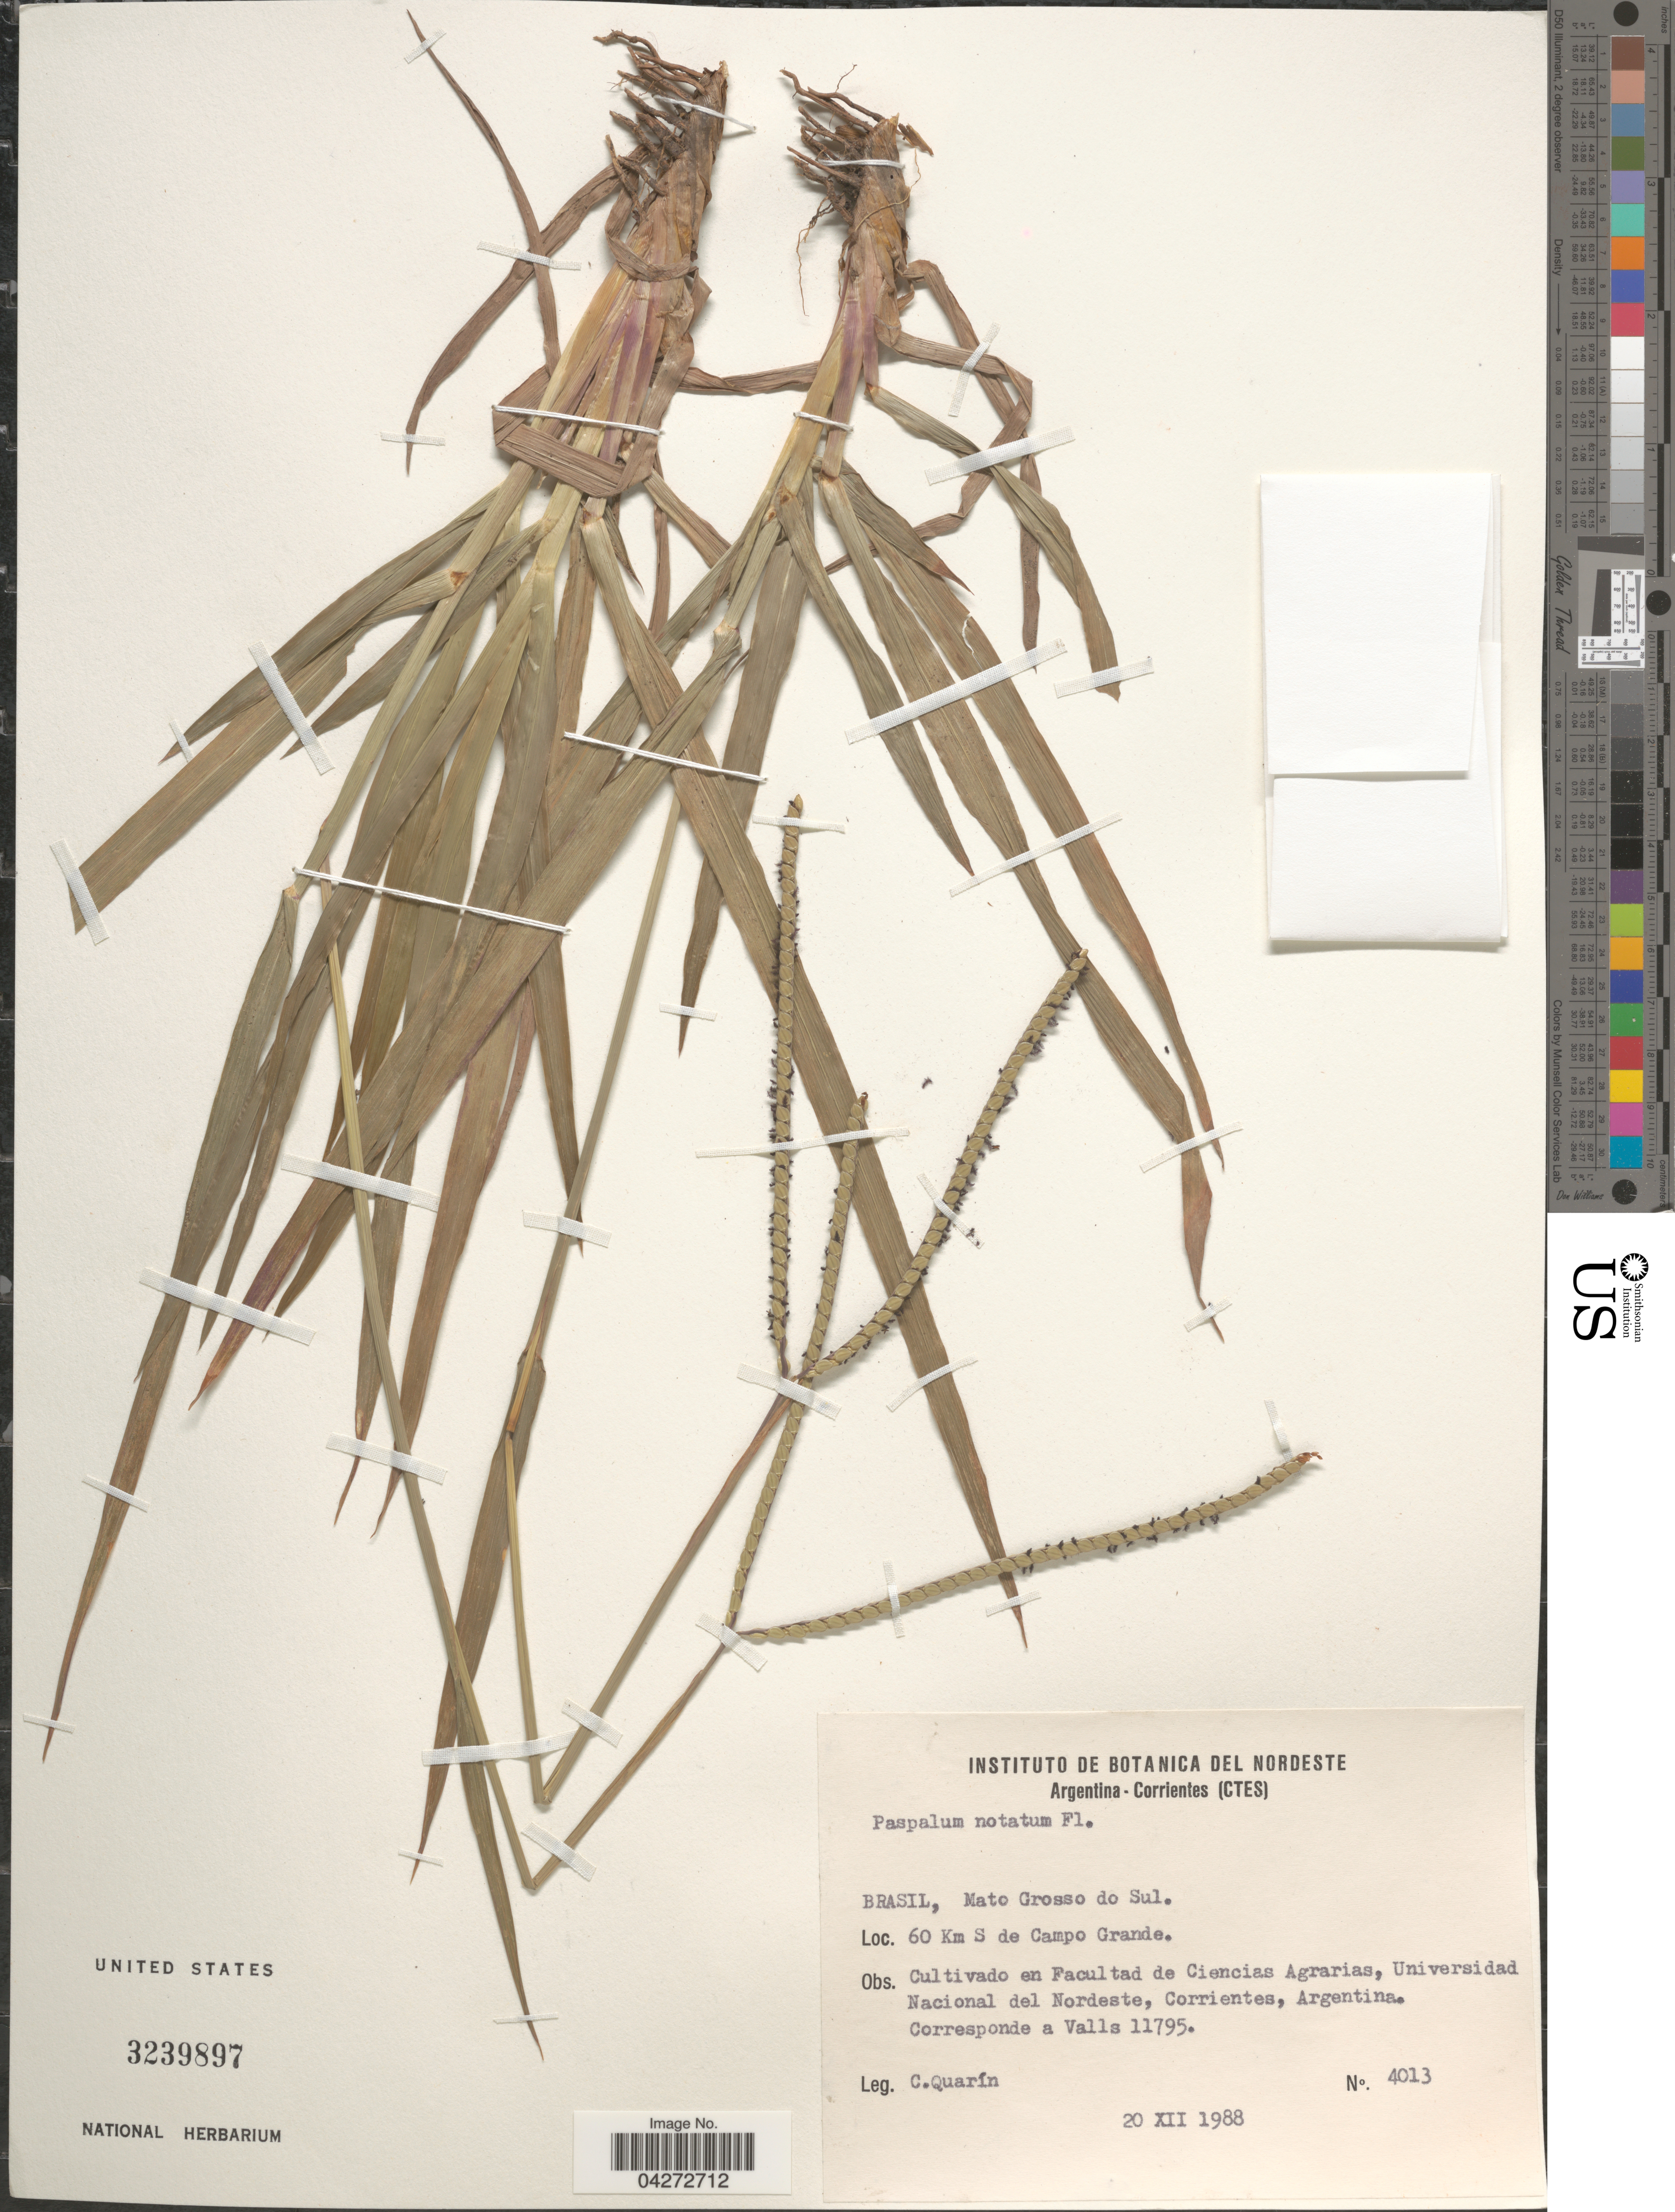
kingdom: Plantae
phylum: Tracheophyta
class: Liliopsida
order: Poales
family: Poaceae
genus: Paspalum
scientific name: Paspalum notatum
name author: Flüggé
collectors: C. Quarín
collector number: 4013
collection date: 1988-12-20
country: Argentina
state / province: Corrientes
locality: Cultivado en Facultad de Ciencias Agrarias, Universidad Nacional del Nordeste, Corrientes, Argentina. Corresponde a Valls 11795.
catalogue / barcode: US 3239897